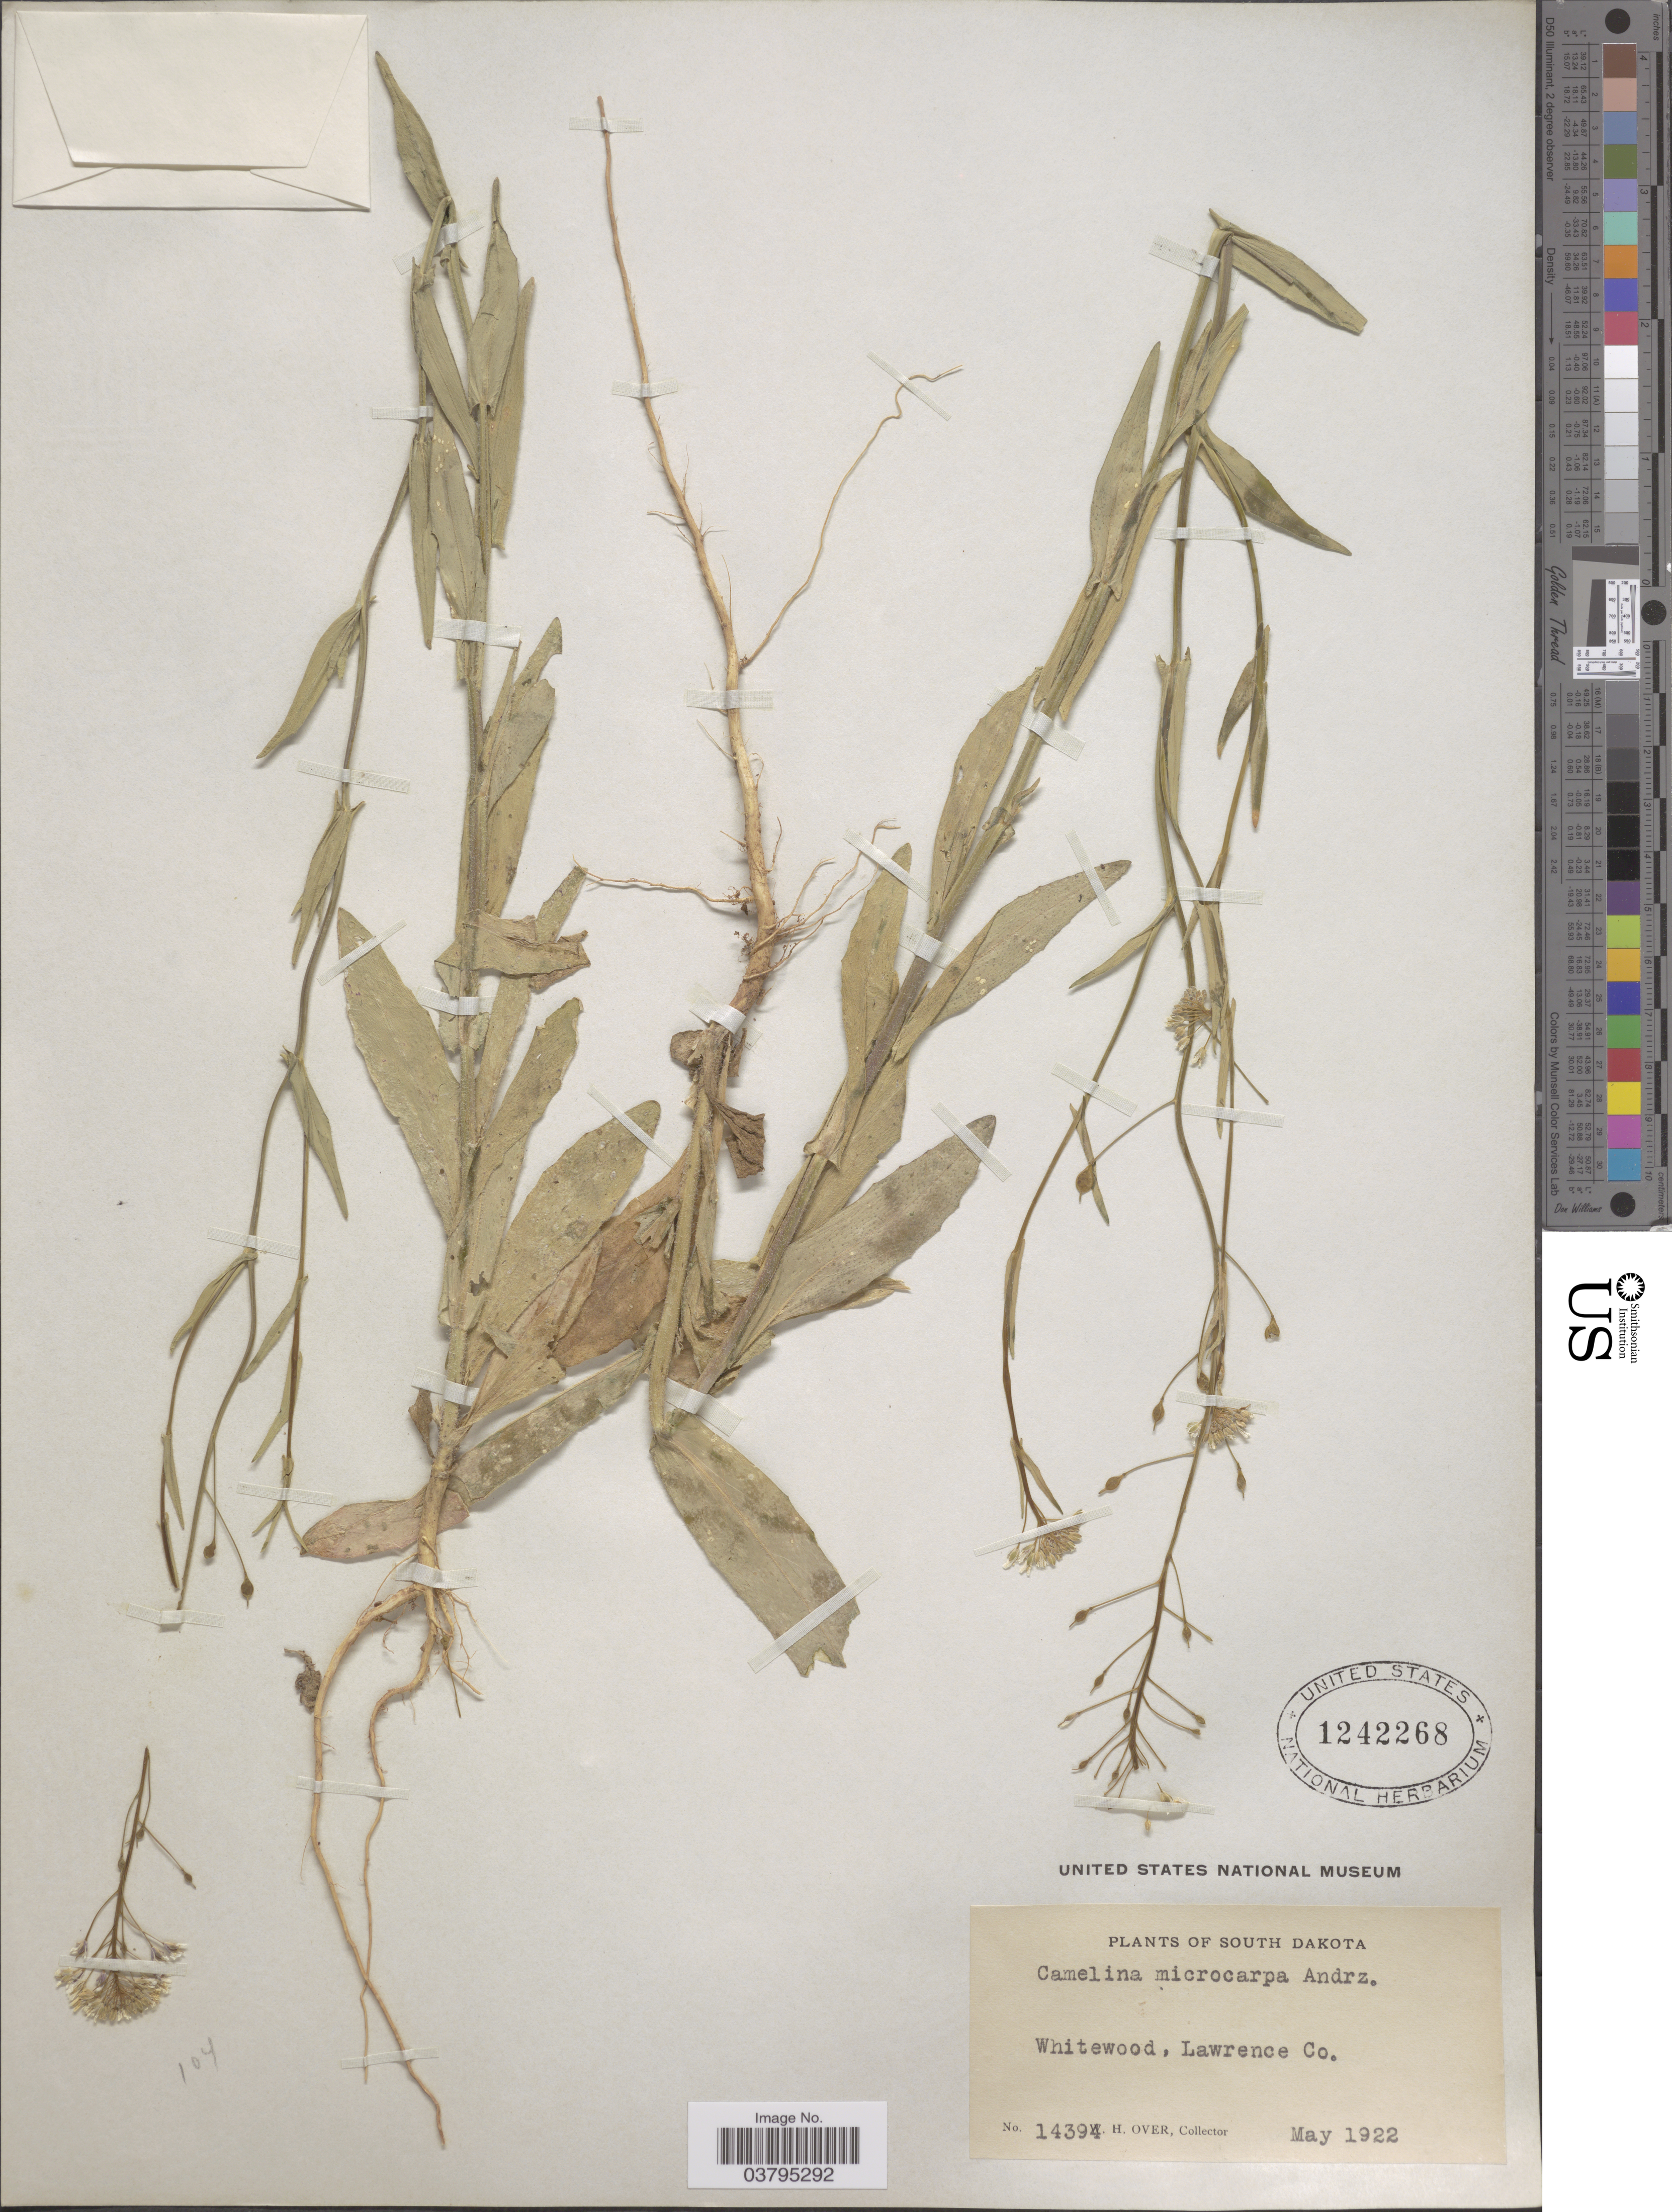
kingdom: Plantae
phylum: Tracheophyta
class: Magnoliopsida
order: Brassicales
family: Brassicaceae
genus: Camelina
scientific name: Camelina microcarpa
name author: DC.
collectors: W. Over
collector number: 14394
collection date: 1922-05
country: United States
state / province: South Dakota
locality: Whitewood, Lawrence Co.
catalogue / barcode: US 1242268